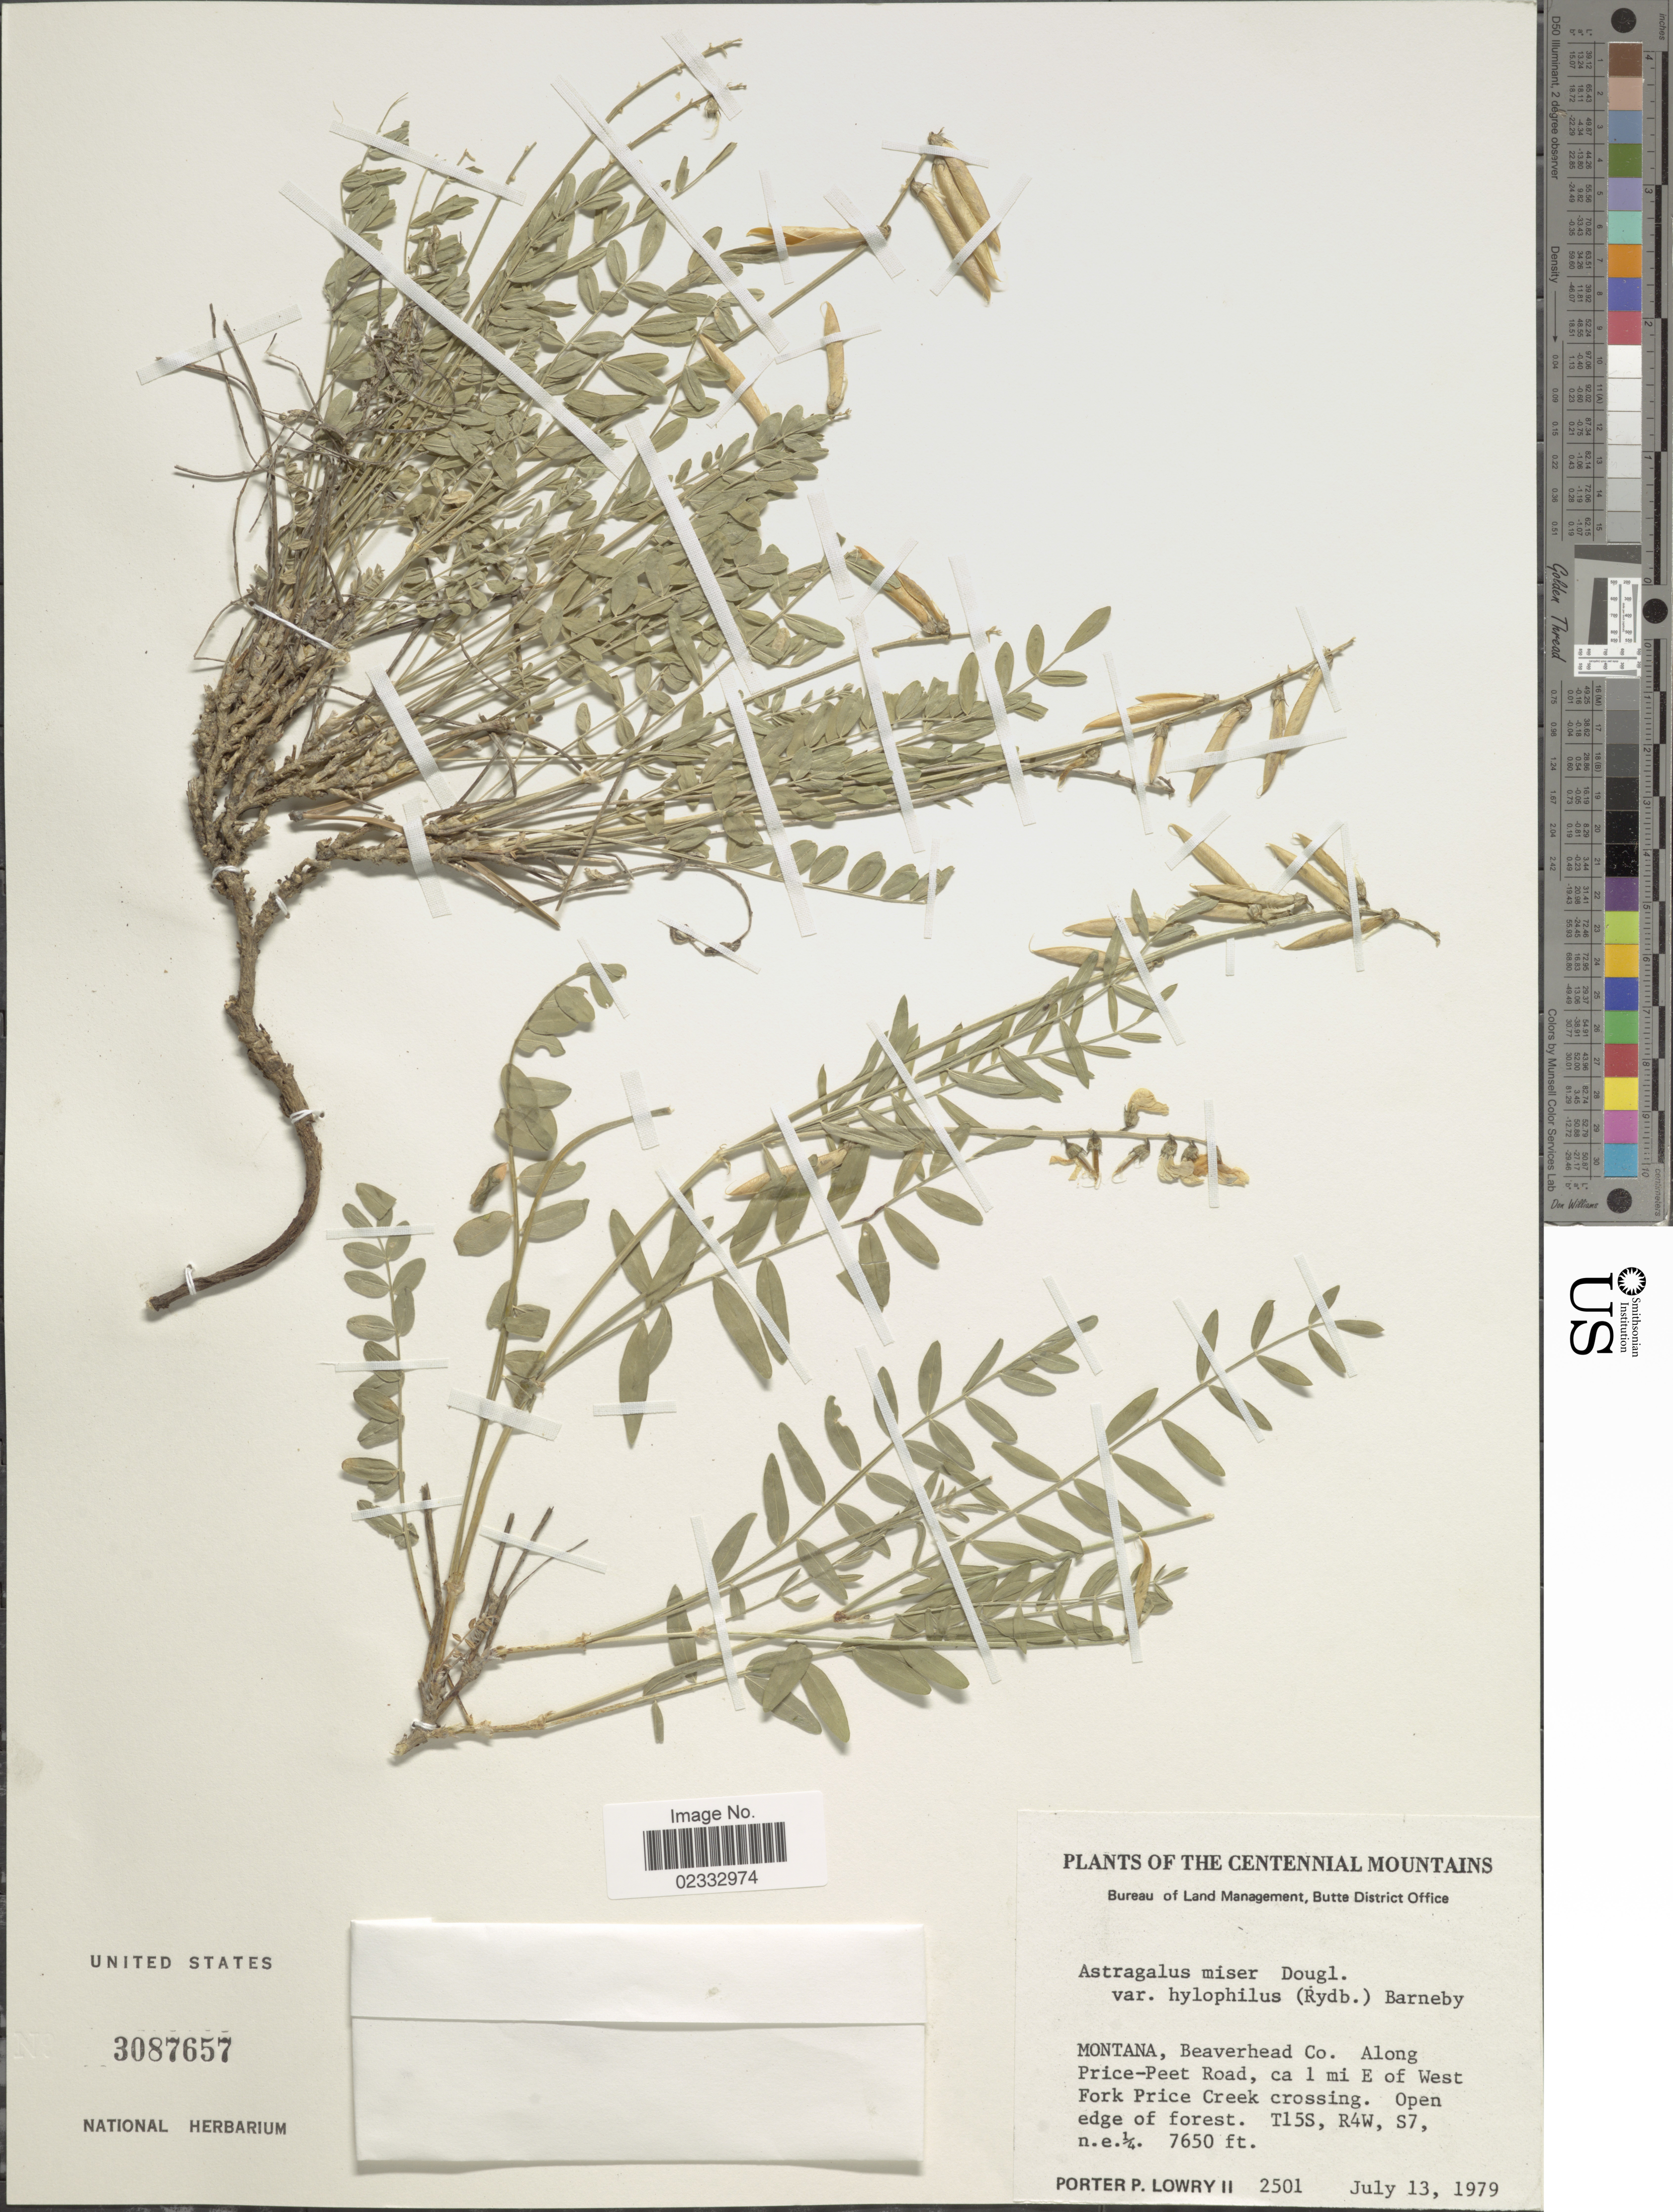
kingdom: Plantae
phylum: Tracheophyta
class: Magnoliopsida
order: Fabales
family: Fabaceae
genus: Astragalus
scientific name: Astragalus miser var. hylophilus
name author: (Rydb.) Barneby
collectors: P. P. Lowry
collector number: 2501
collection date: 1979-07-13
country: United States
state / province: Montana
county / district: Beaverhead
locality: Along Porce-Peet Road, ca 1 mi E of West Fork Price Creek Crossing.T15S, R4W, S7, NE 1/4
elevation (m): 2332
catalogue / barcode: US 3087657